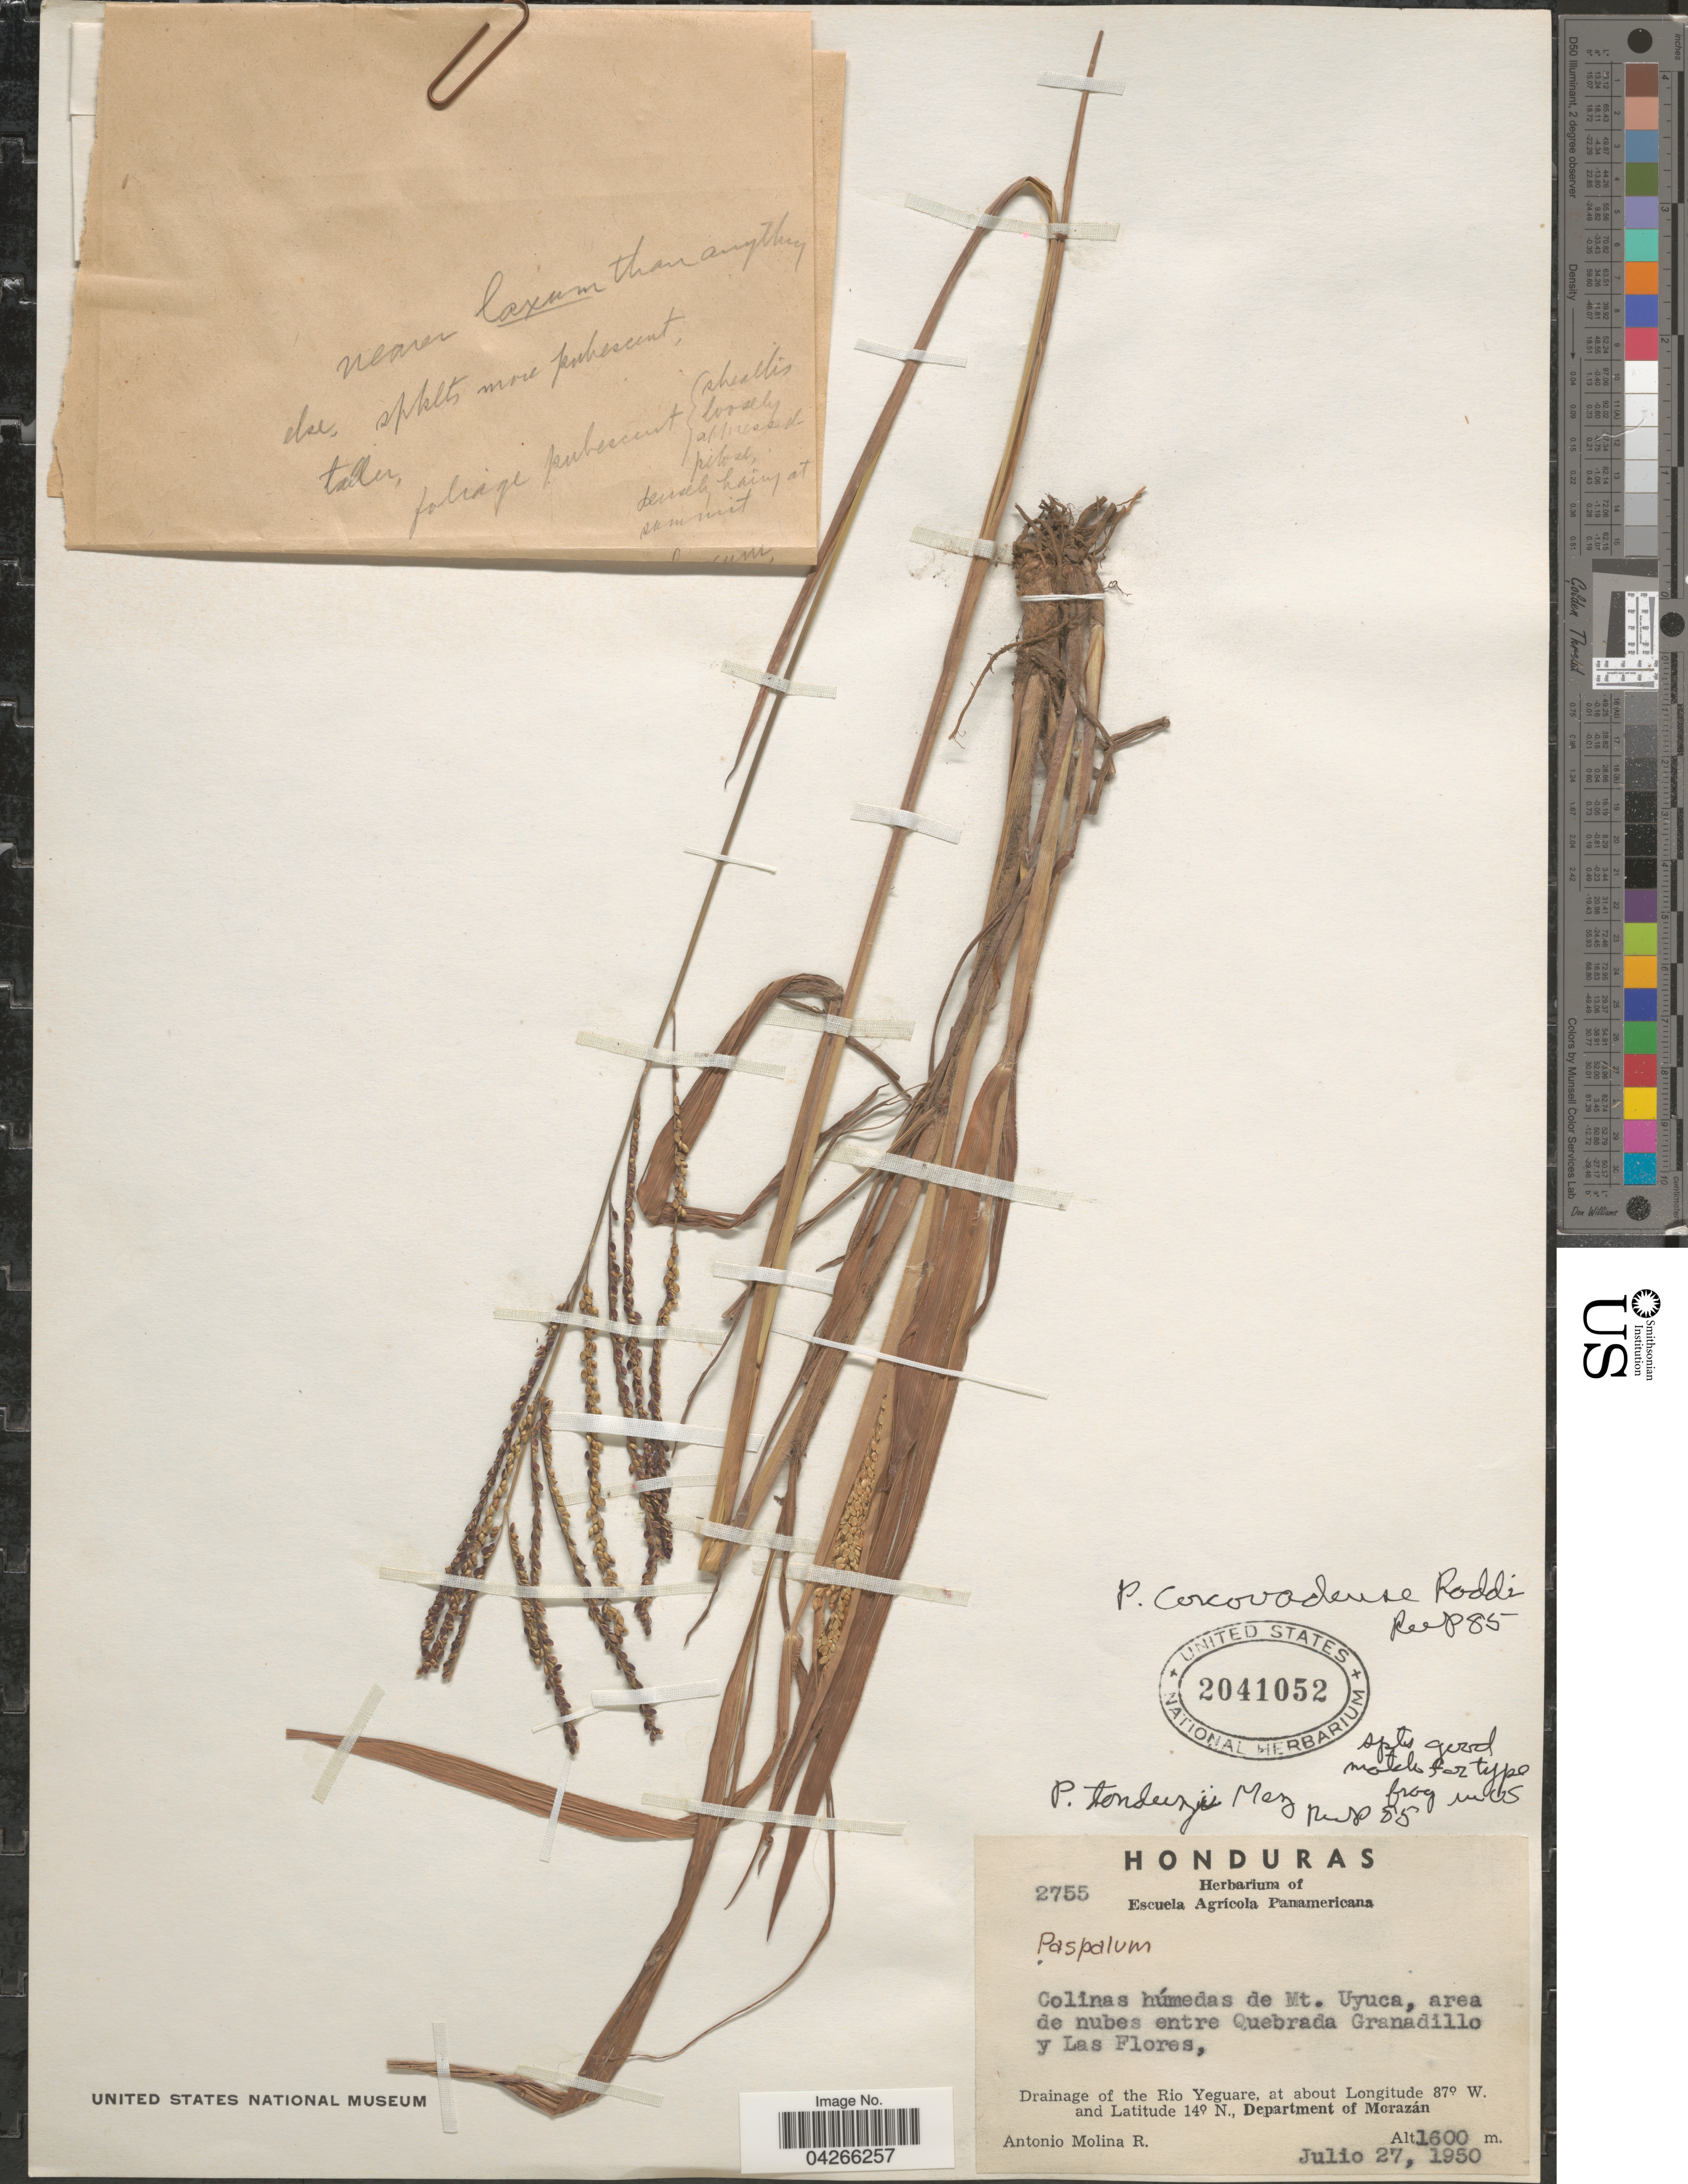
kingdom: Plantae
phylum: Tracheophyta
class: Liliopsida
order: Poales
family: Poaceae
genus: Paspalum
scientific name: Paspalum corcovadense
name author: Raddi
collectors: A. Molina R.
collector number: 2755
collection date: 1950-07-27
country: Honduras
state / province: Fco. Morazán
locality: Colinas húmedas de Mt. Uyuca, area de nubes entre Quebrada Granadillo y Las Flores, Drainage of the Rio Yeguare, Department of Morazán.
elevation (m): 1600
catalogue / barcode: US 2041052